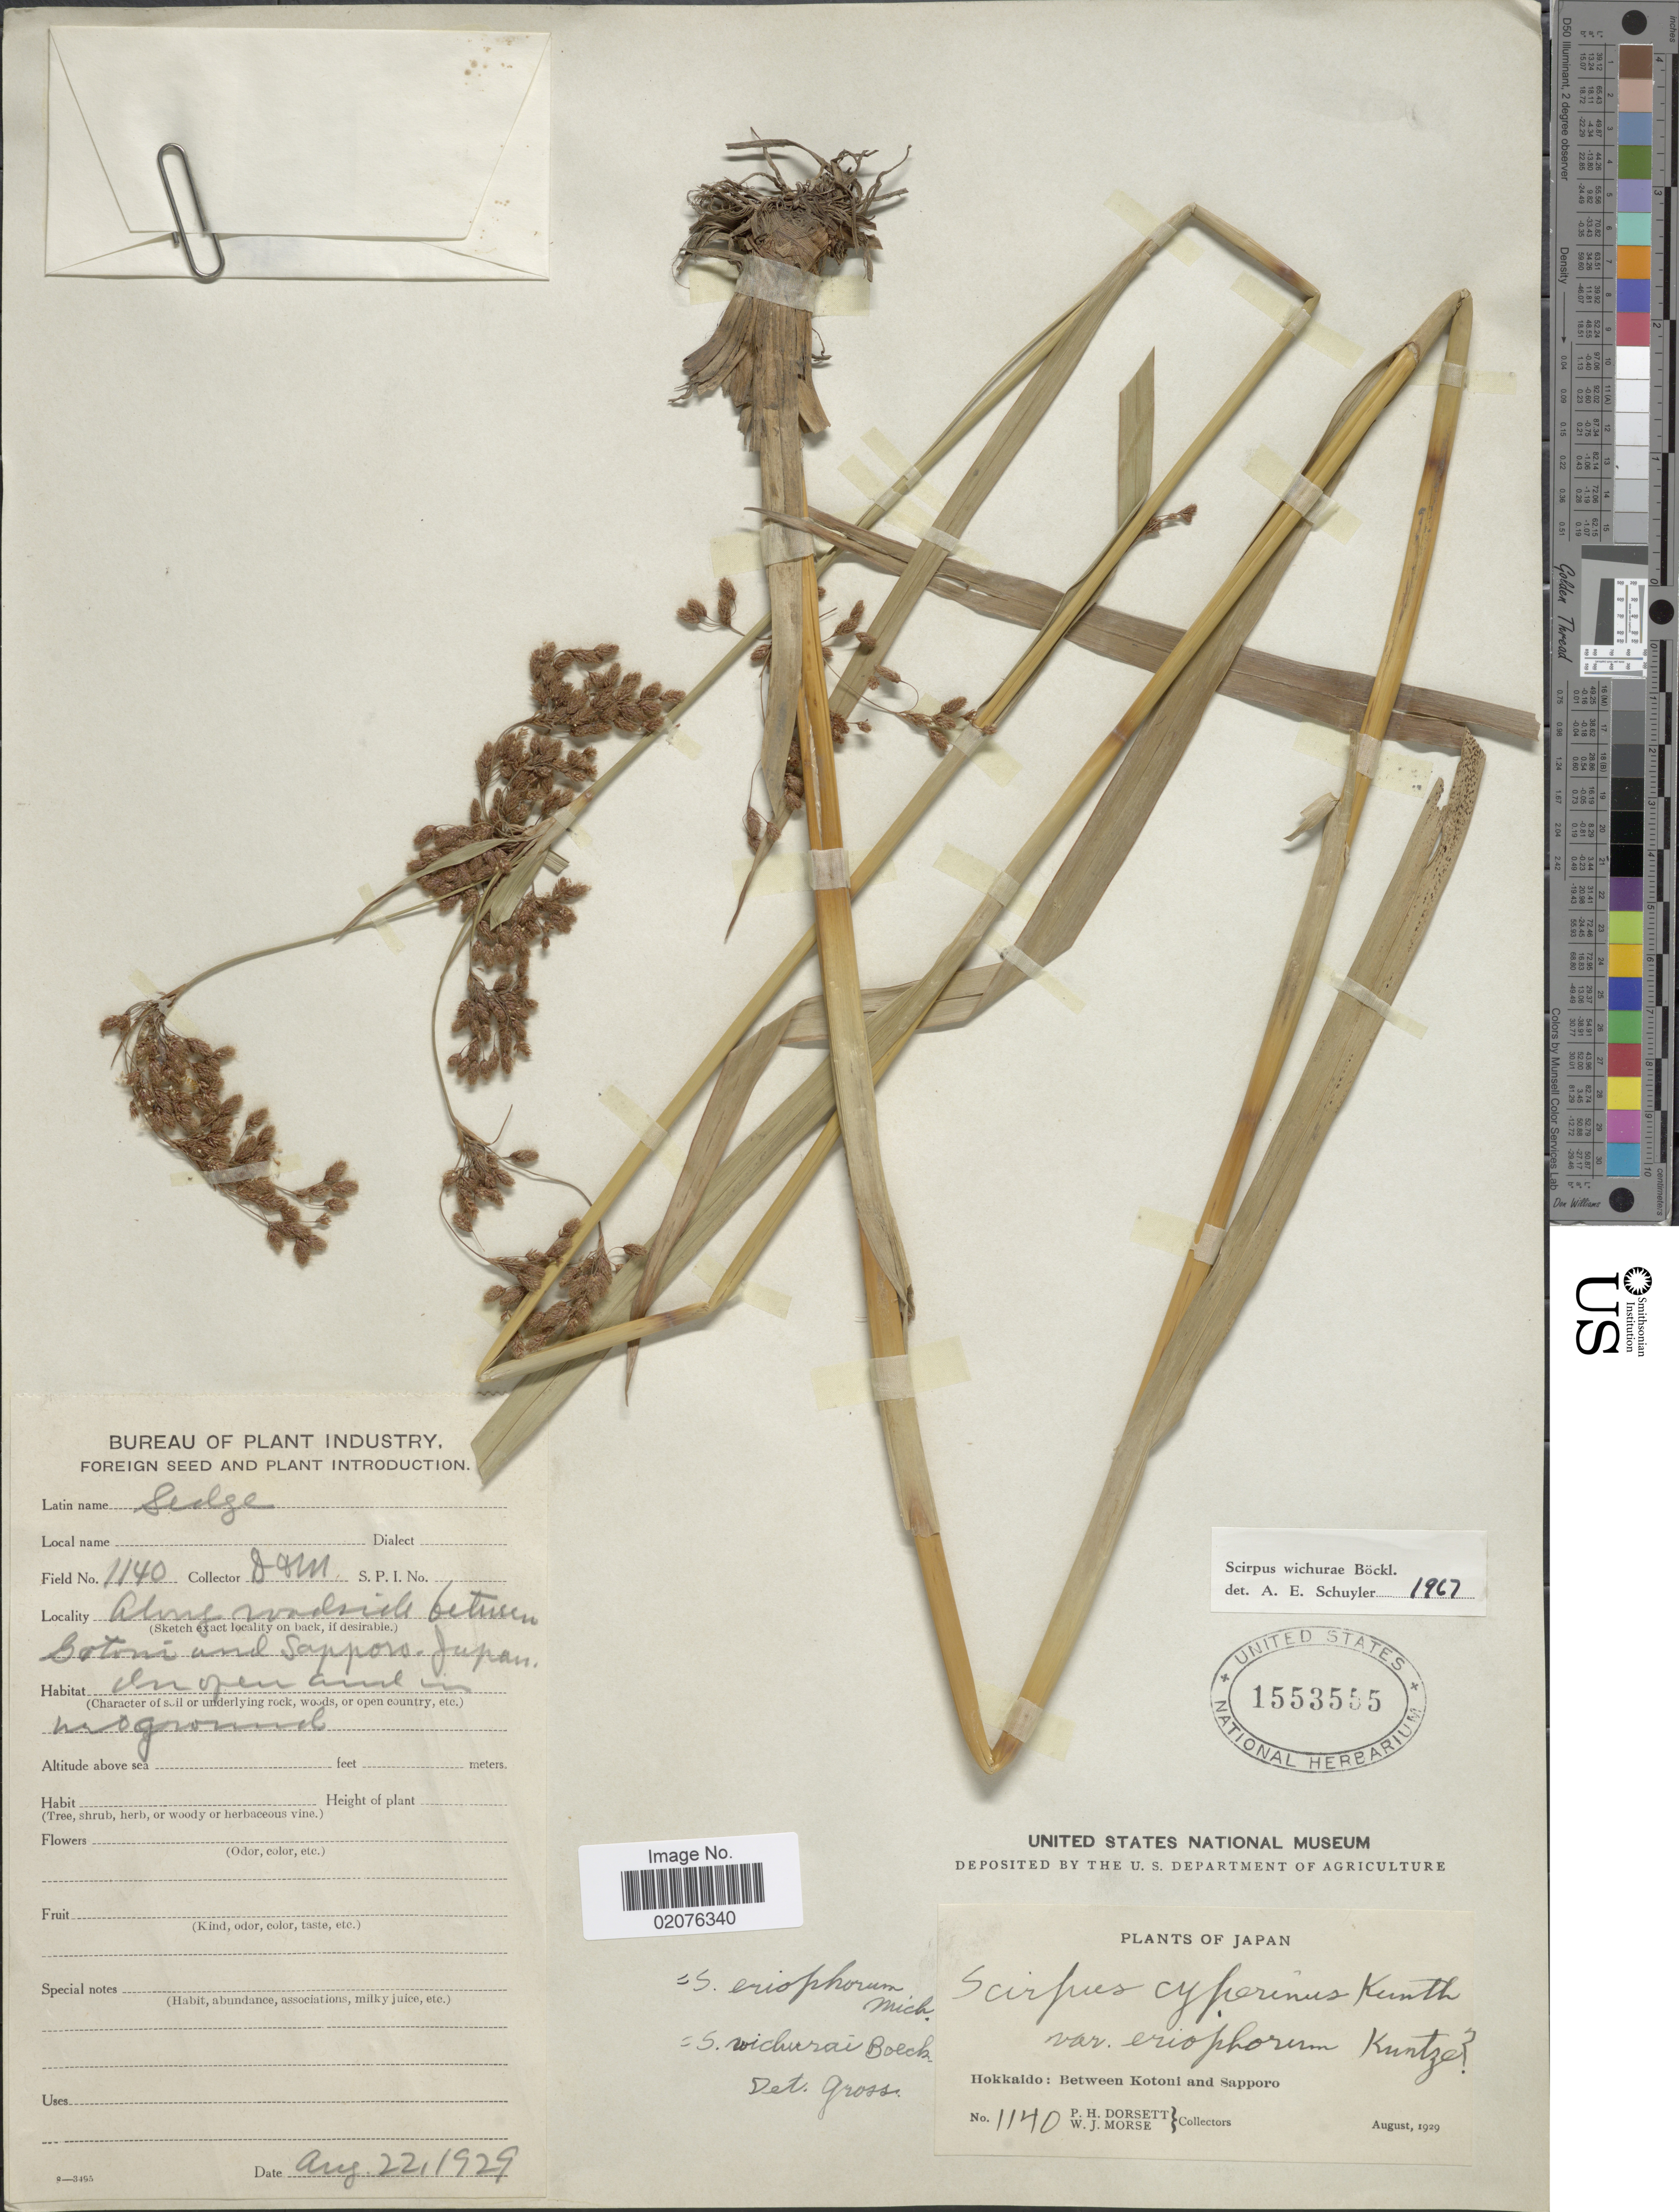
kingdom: Plantae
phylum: Tracheophyta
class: Liliopsida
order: Poales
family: Cyperaceae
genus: Scirpus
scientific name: Scirpus wichurae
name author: Boeckeler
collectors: P. H. Dorsett & W. J. Morse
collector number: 1140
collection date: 1929-08-22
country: Japan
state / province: Hokkaidō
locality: Between Kotoni and Sapporo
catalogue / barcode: US 1553555